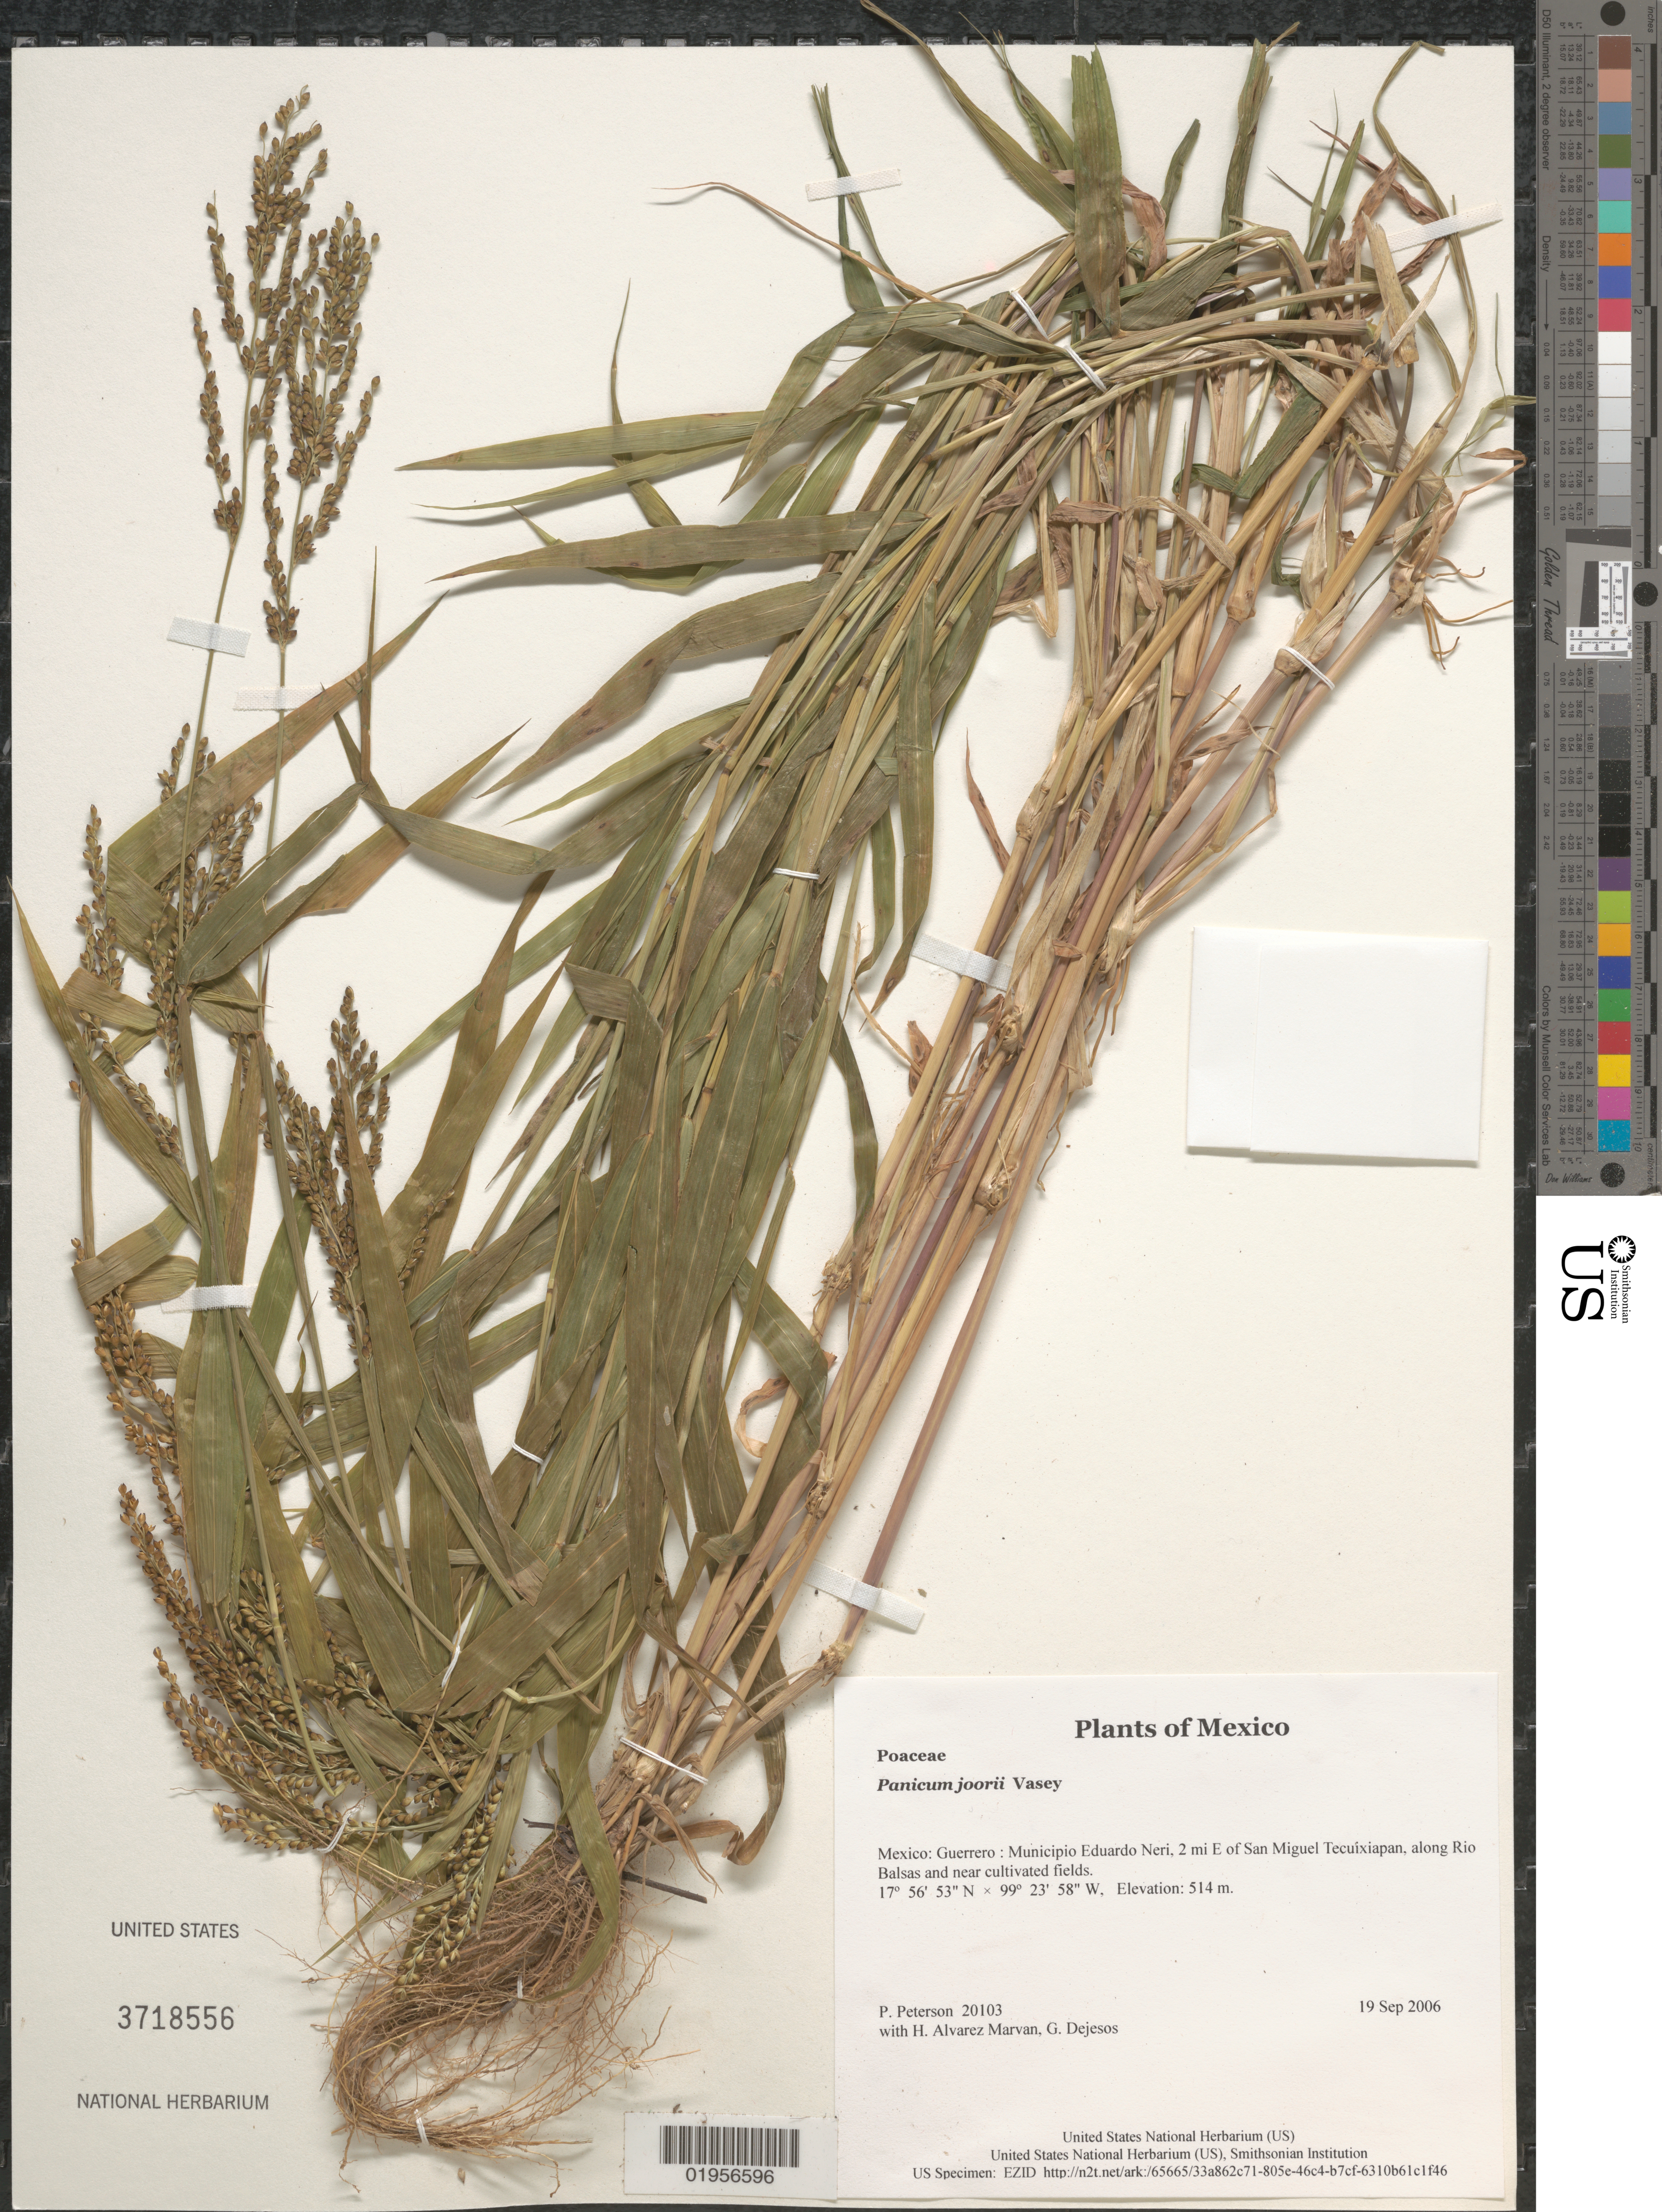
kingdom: Plantae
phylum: Tracheophyta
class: Liliopsida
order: Poales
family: Poaceae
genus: Panicum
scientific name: Panicum sp.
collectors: P. M. Peterson, H. Alvarez Marvan & G. Dejesos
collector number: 20103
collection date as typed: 19 Sep 2006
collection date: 2006-09-19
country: Mexico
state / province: Guerrero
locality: Municipio Eduardo Neri, 2 mi E of San Miguel Tecuixiapan, along Rio Balsas and near cultivated fields.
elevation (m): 514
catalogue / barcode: US 3718556